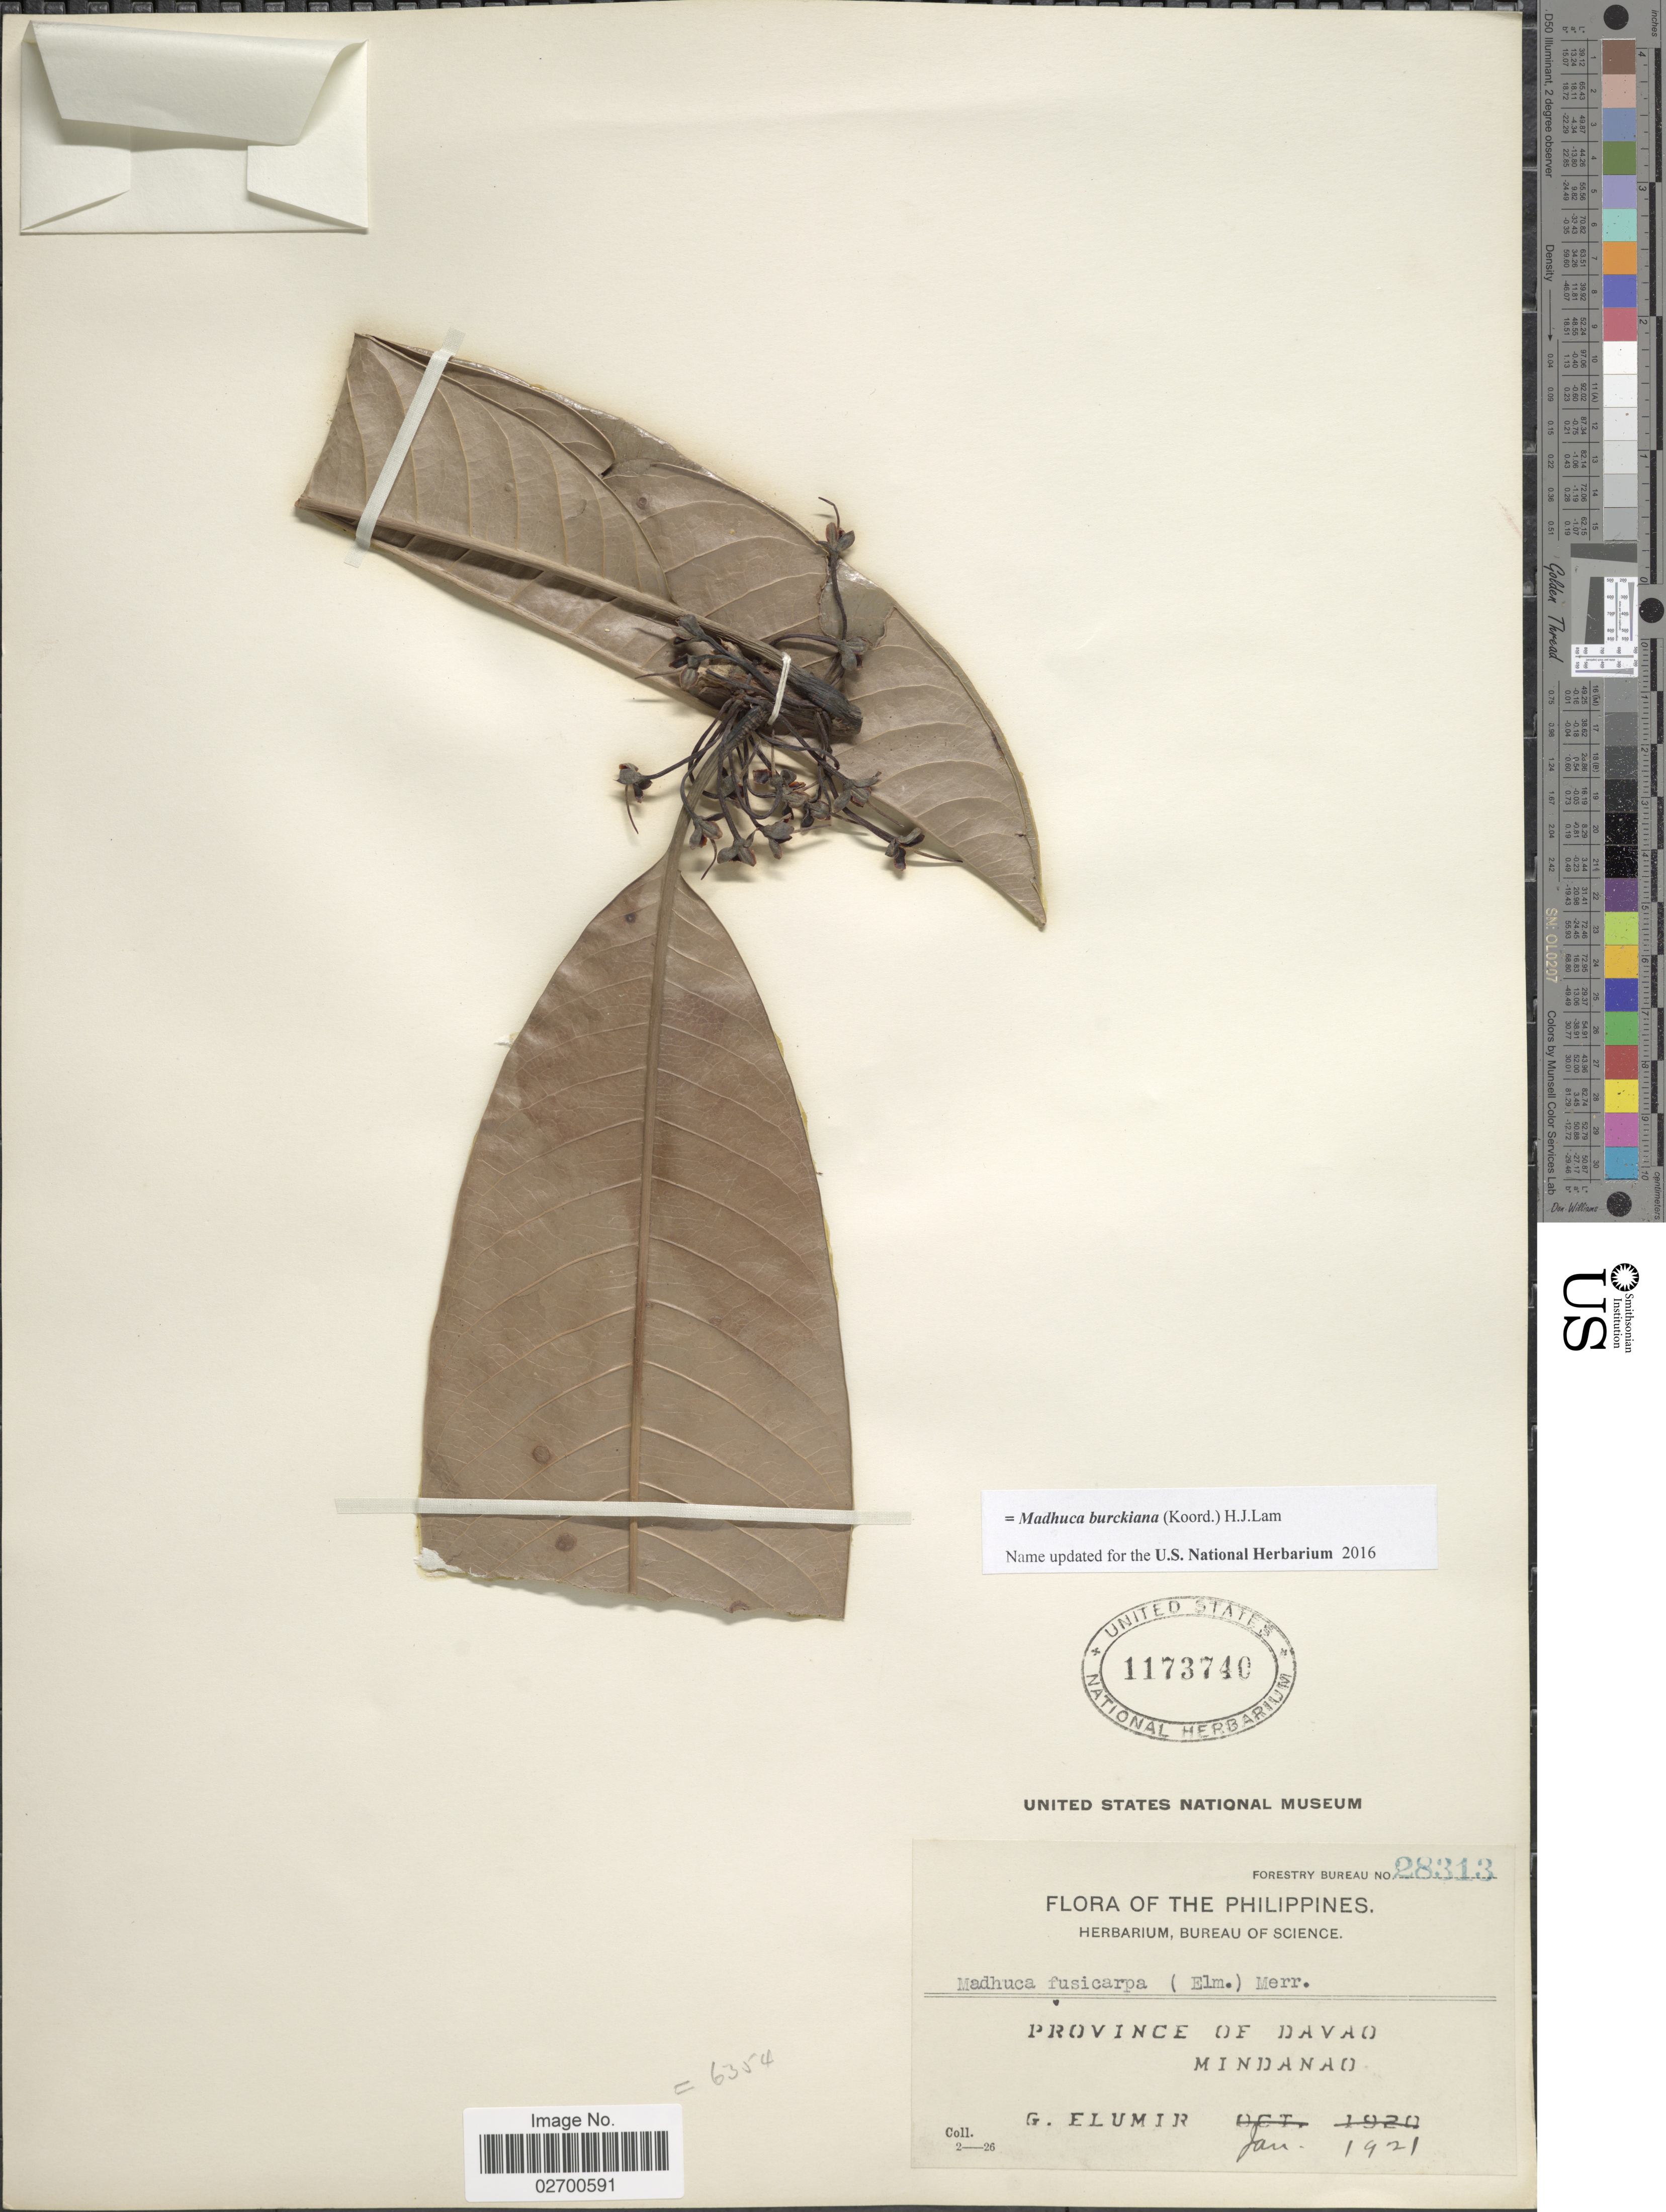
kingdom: Plantae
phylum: Tracheophyta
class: Magnoliopsida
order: Ericales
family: Sapotaceae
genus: Madhuca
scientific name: Madhuca burckiana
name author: (Koord.) H.J. Lam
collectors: G. Elumir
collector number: Forestry Bureau 28313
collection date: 1921-01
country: Philippines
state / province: Davao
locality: Province of Davao, Mindanao.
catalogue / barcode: US 1173740